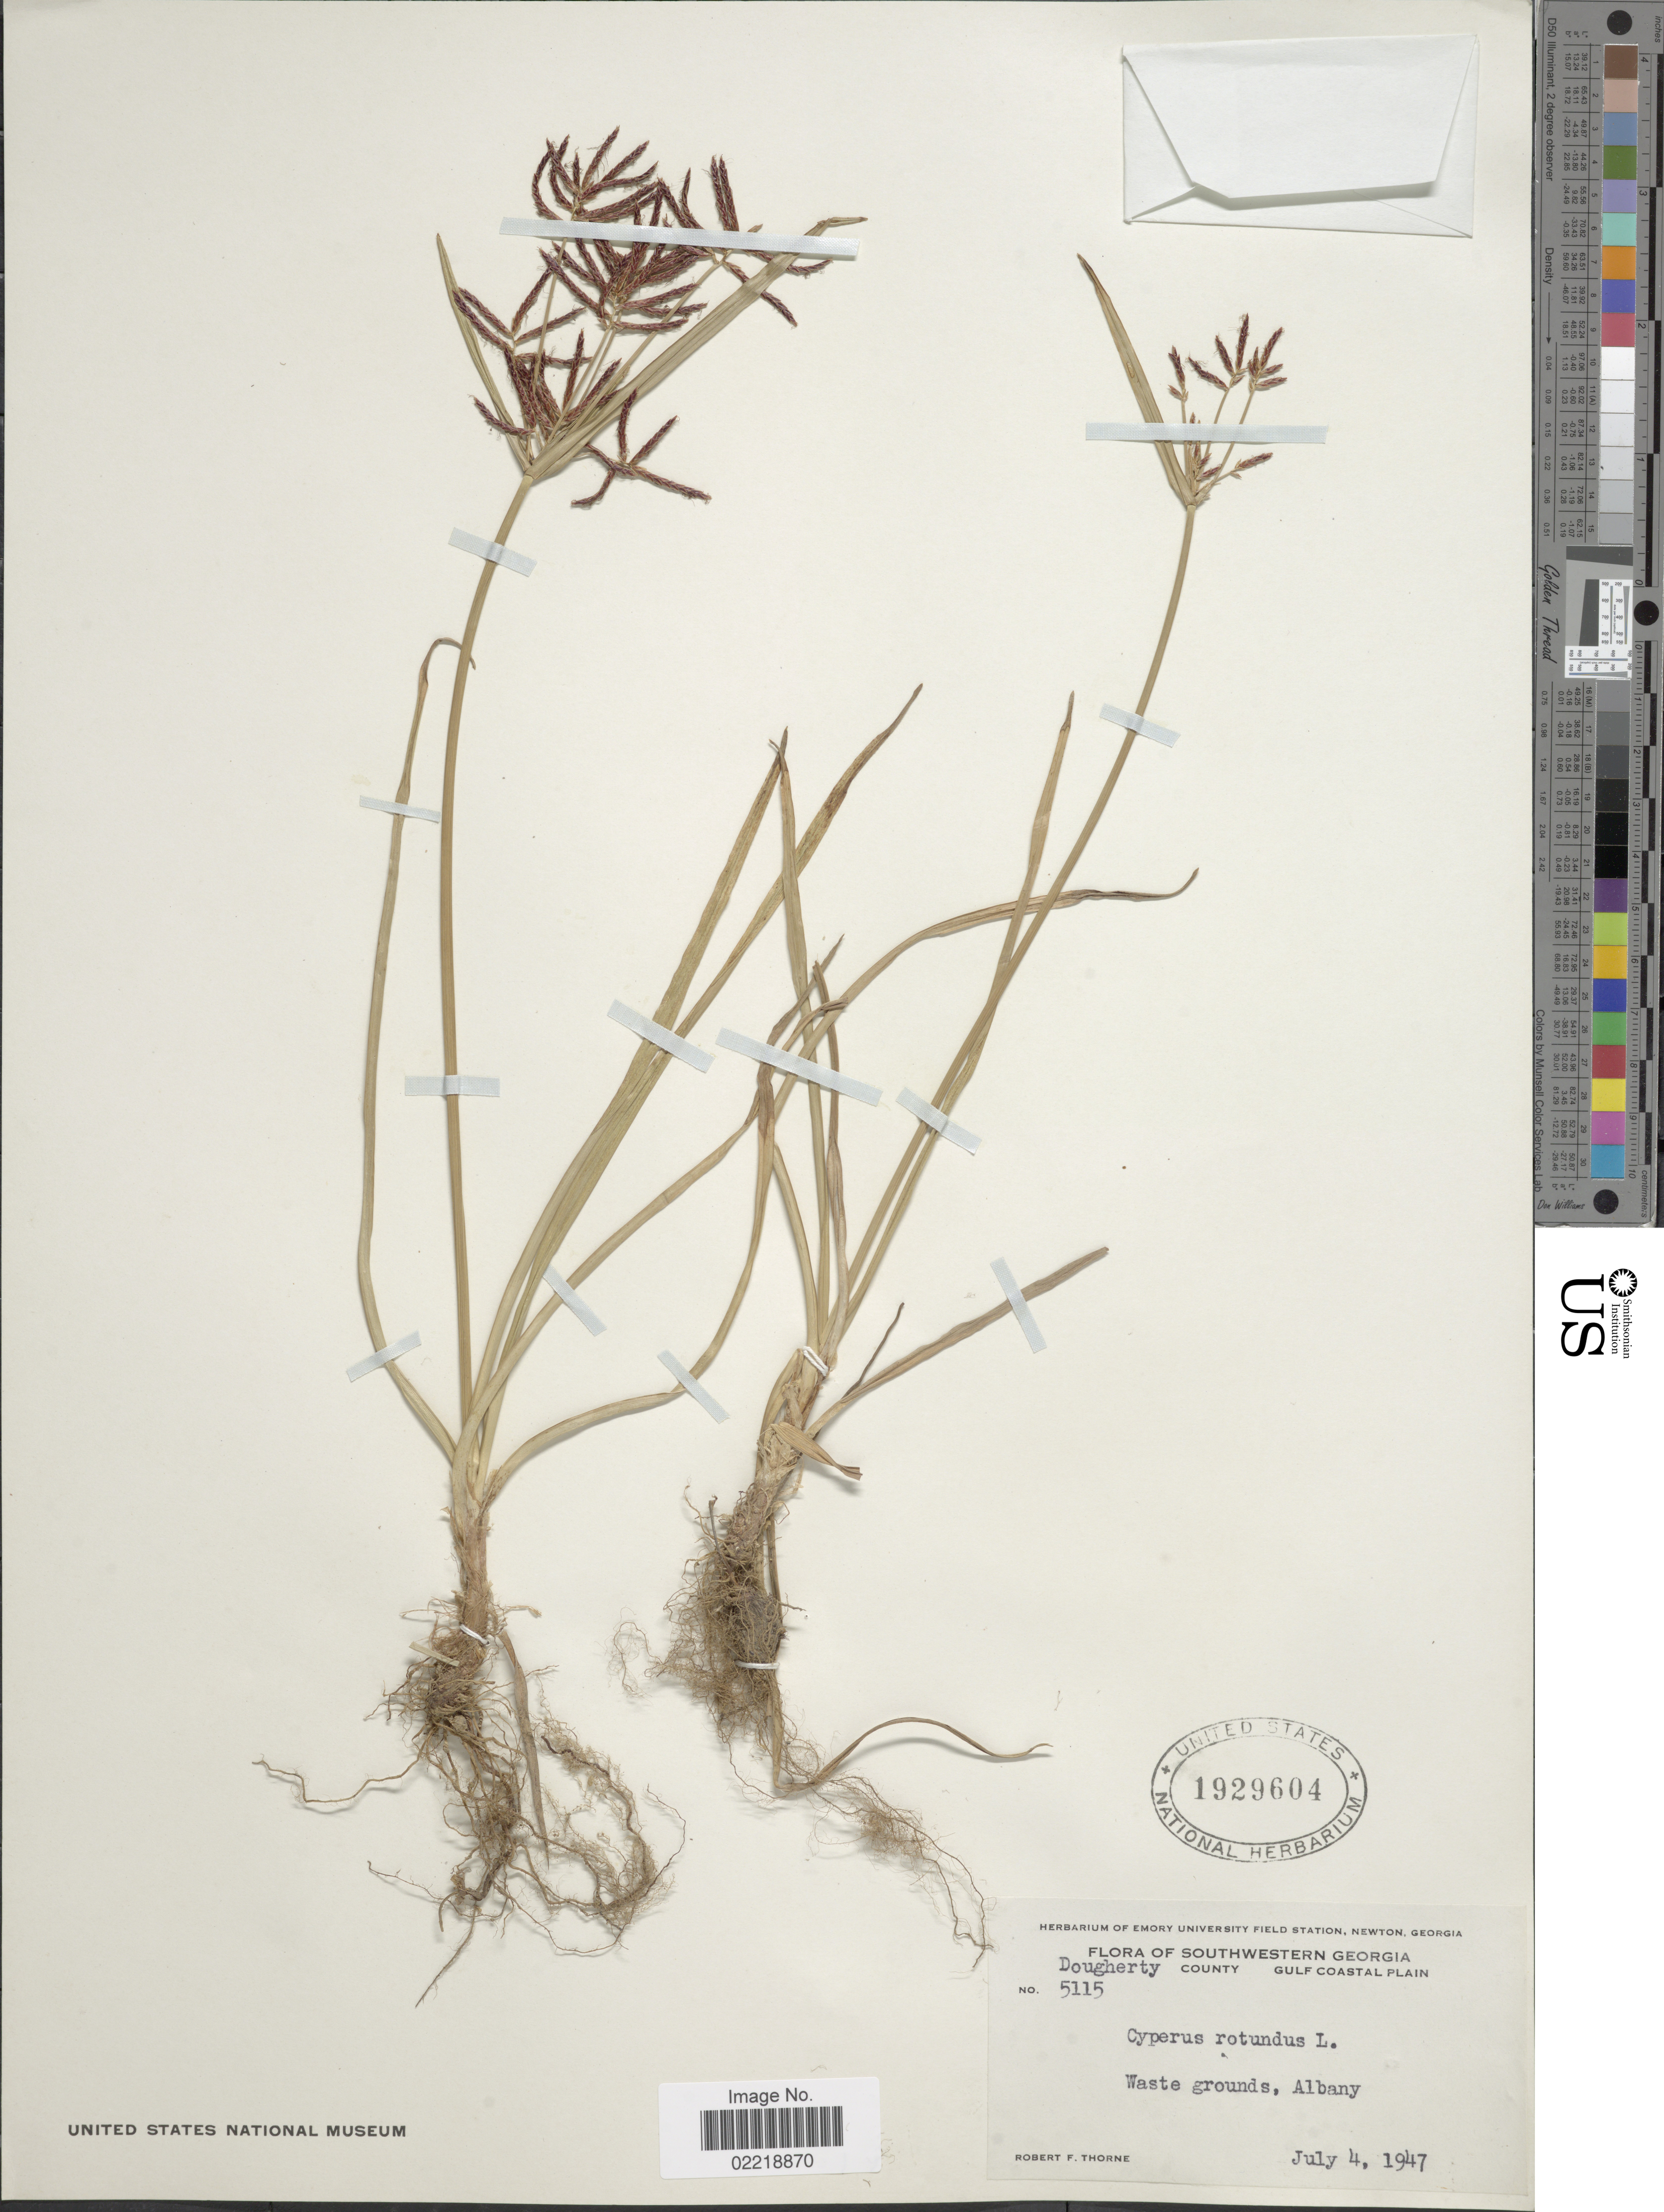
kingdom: Plantae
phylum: Tracheophyta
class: Liliopsida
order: Poales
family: Cyperaceae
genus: Cyperus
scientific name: Cyperus rotundus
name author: L.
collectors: R. F. Thorne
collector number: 5115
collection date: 1947-07-04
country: United States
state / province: Georgia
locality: Southwestern Georgia, Dougherty County, Gulf Coastal Plain, Waste grounds, Albany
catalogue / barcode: US 1929604